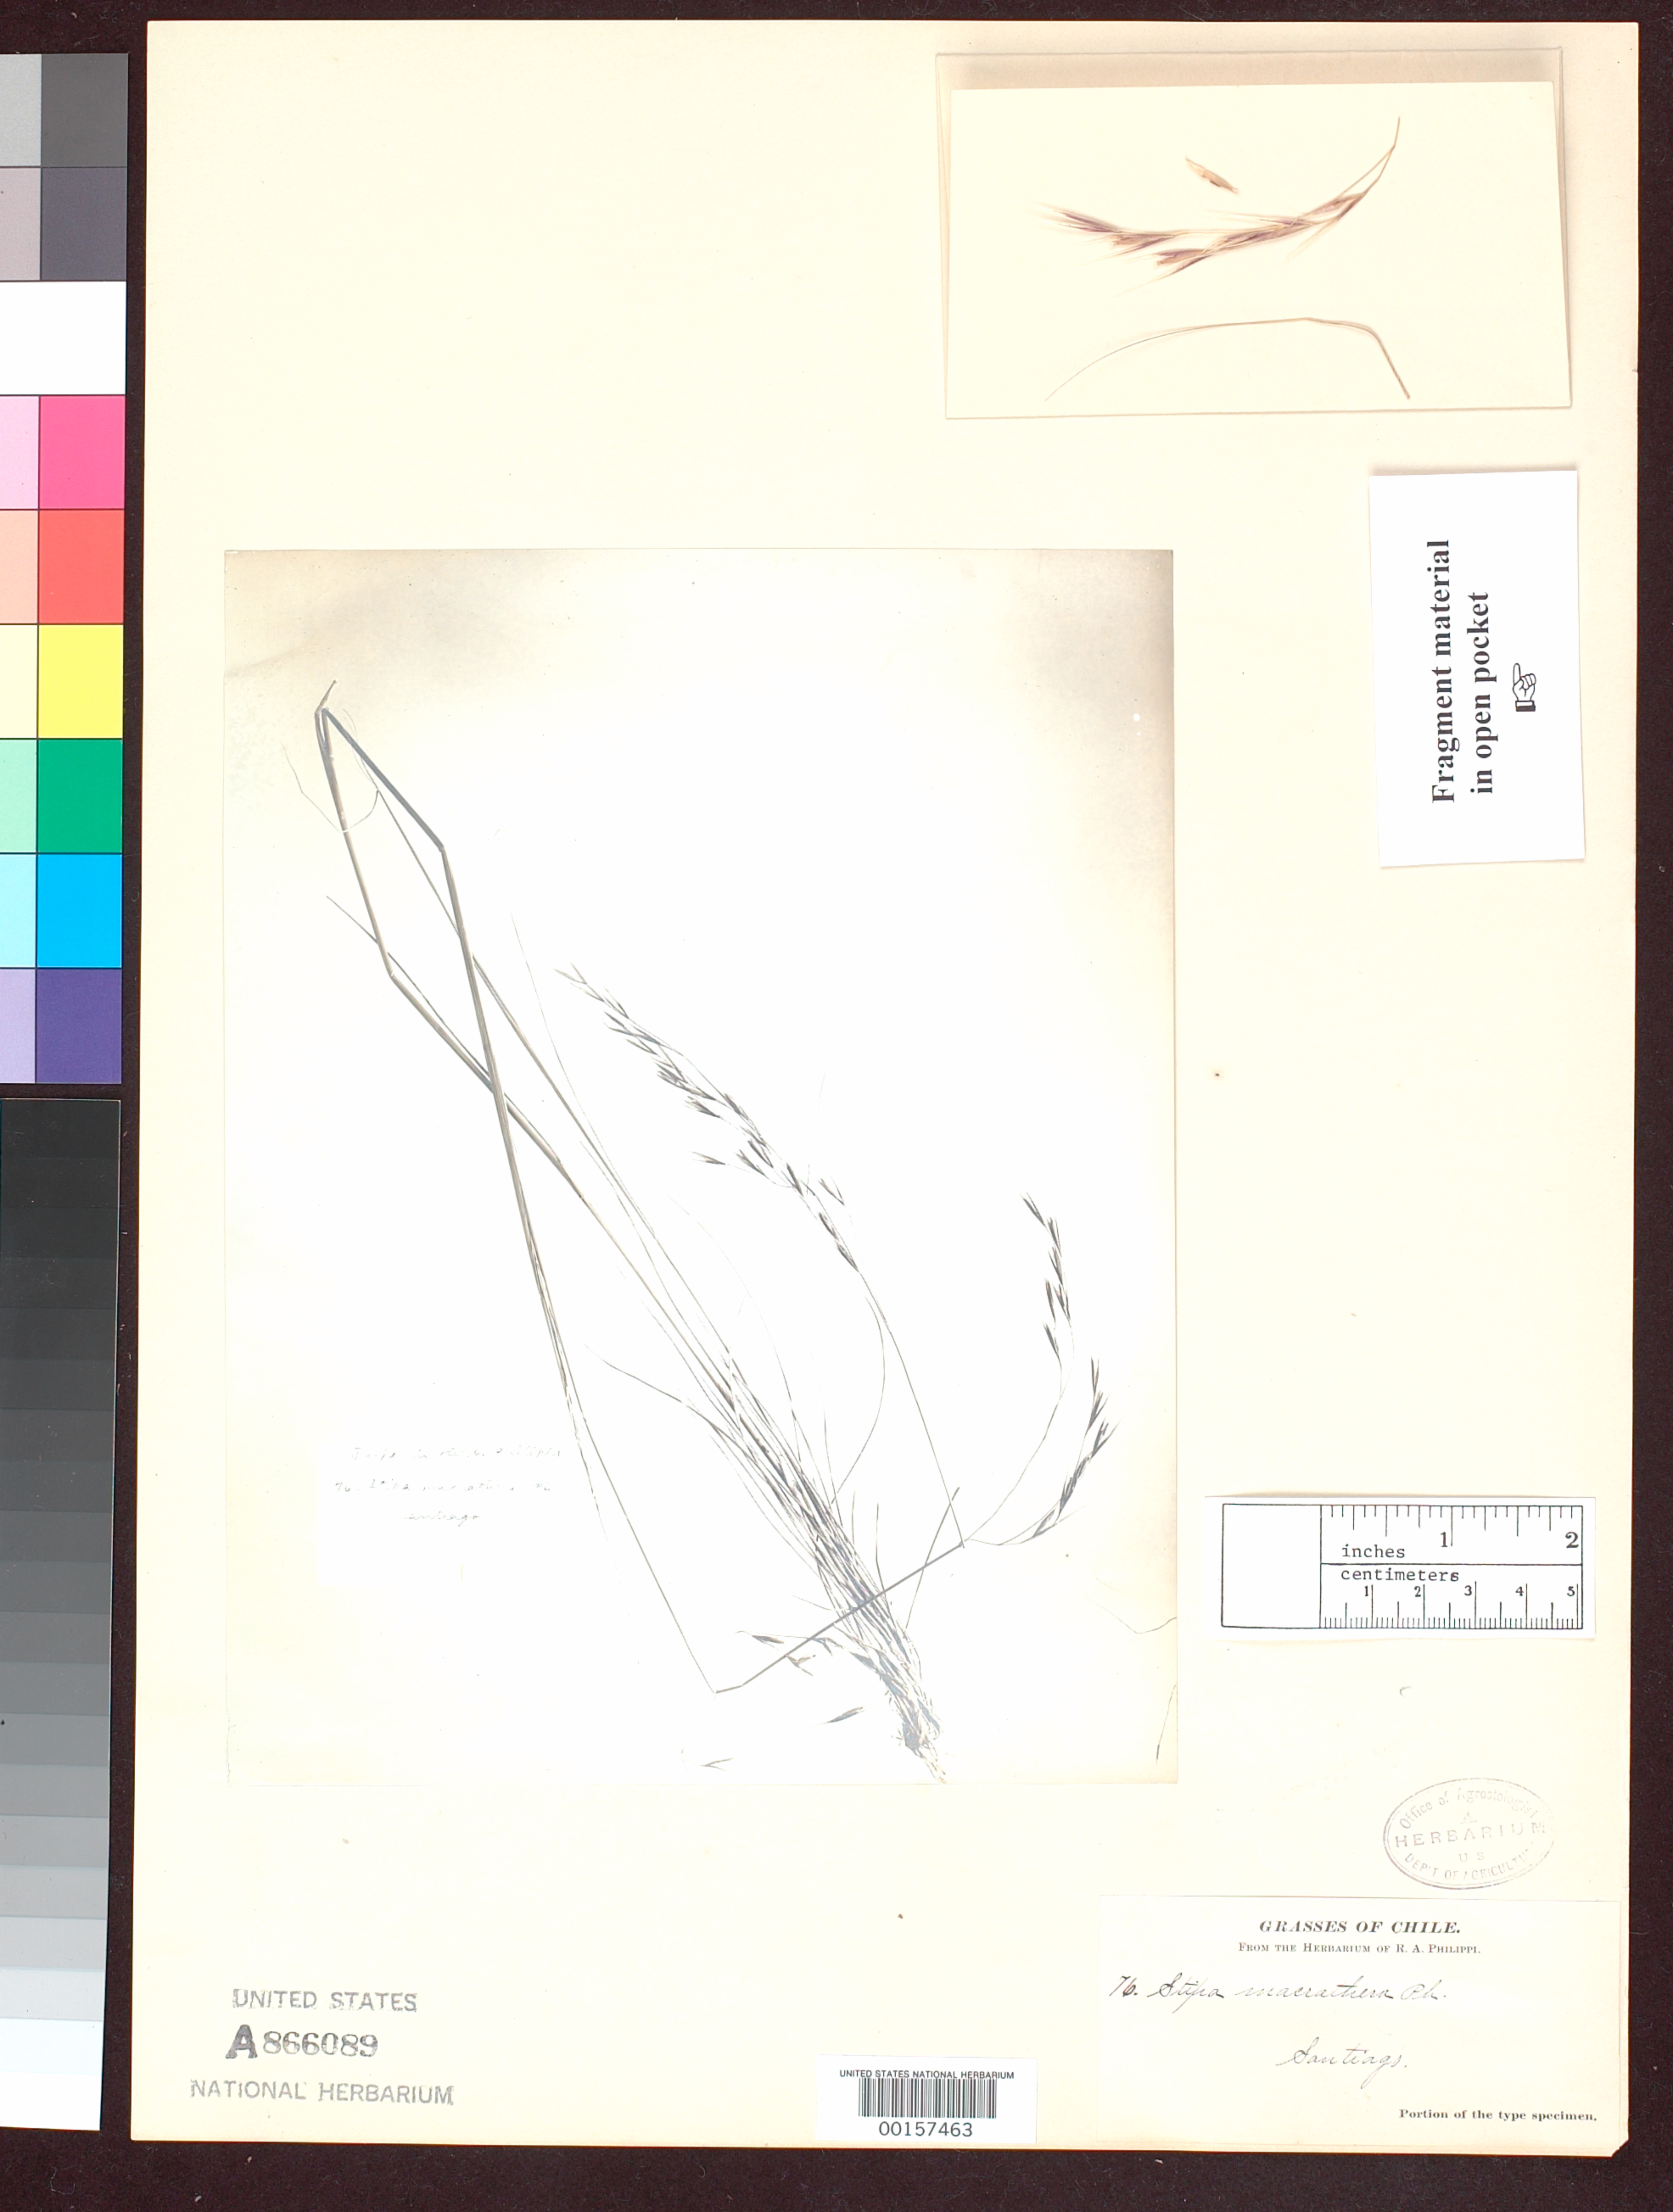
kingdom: Plantae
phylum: Tracheophyta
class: Liliopsida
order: Poales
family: Poaceae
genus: Stipa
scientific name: Stipa macrathera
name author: Phil.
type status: Type Fragment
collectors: R. A. Philippi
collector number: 76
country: Chile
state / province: Región Metropolitana (RM)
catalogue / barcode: US 866089A